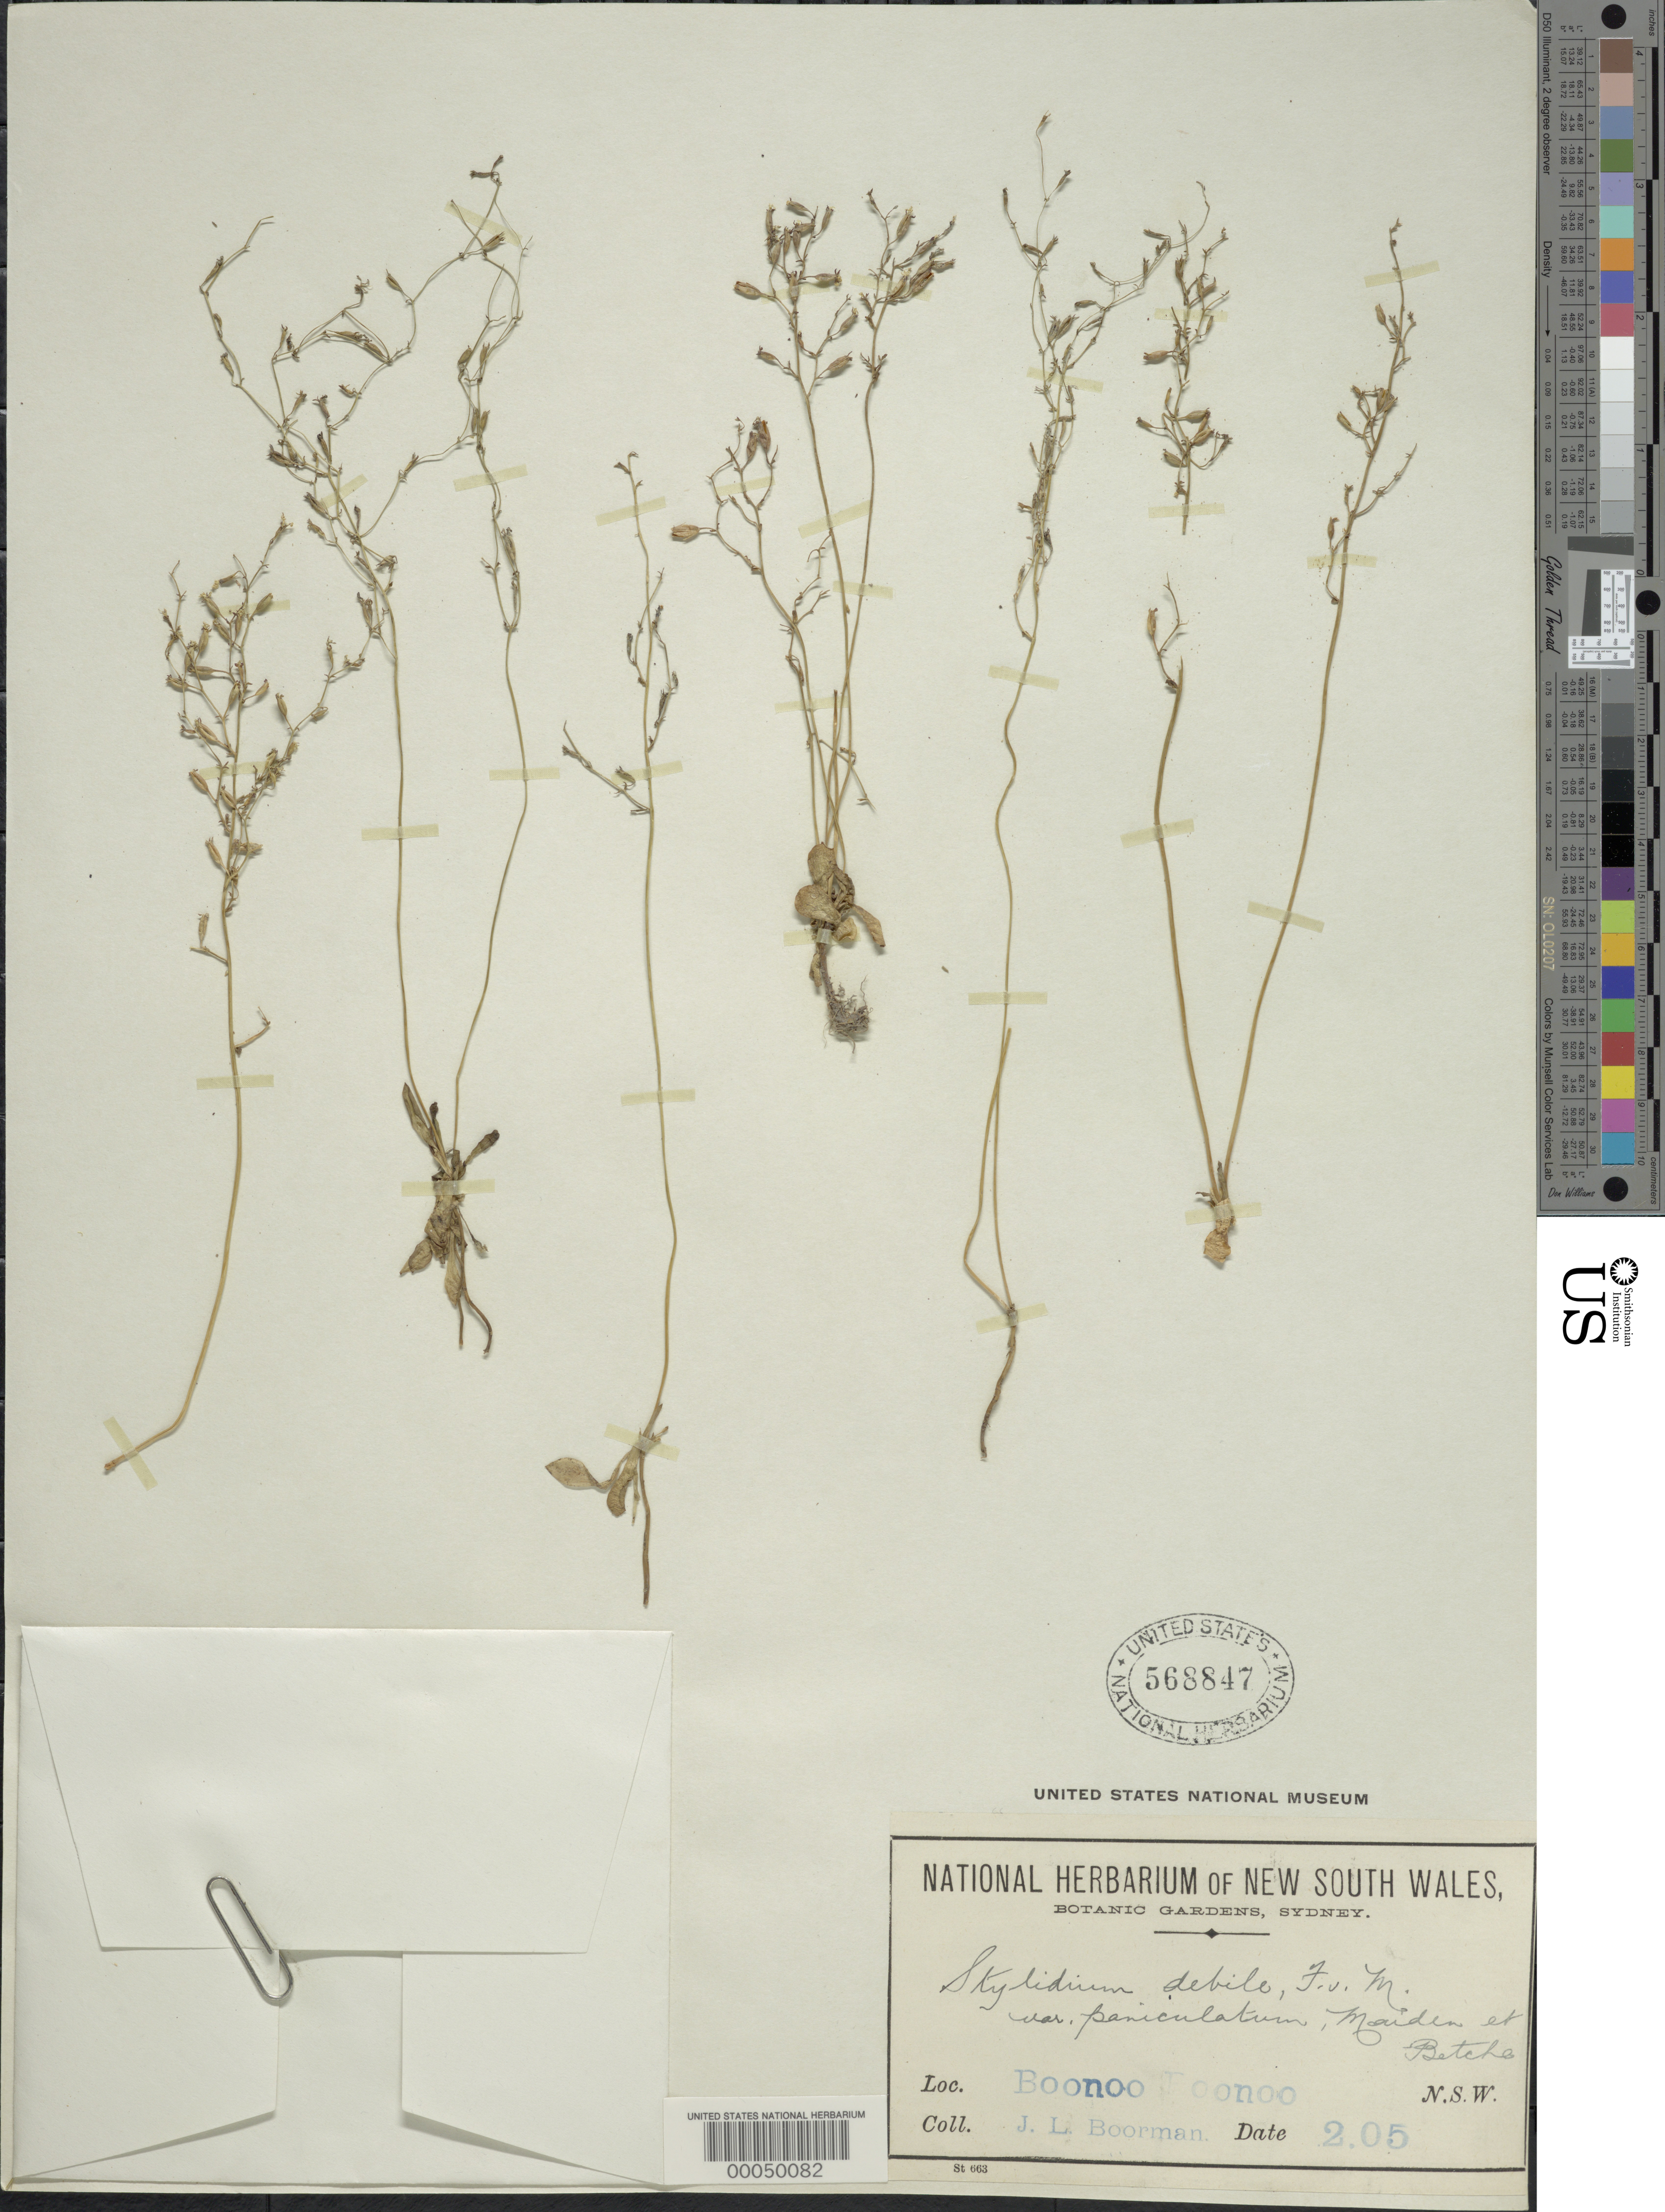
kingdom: Plantae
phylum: Tracheophyta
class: Magnoliopsida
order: Asterales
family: Stylidiaceae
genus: Stylidium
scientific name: Stylidium debile var. paniculatum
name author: Maiden & Betche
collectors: J. Boorman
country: Australia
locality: Boono toonoo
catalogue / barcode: US 568847